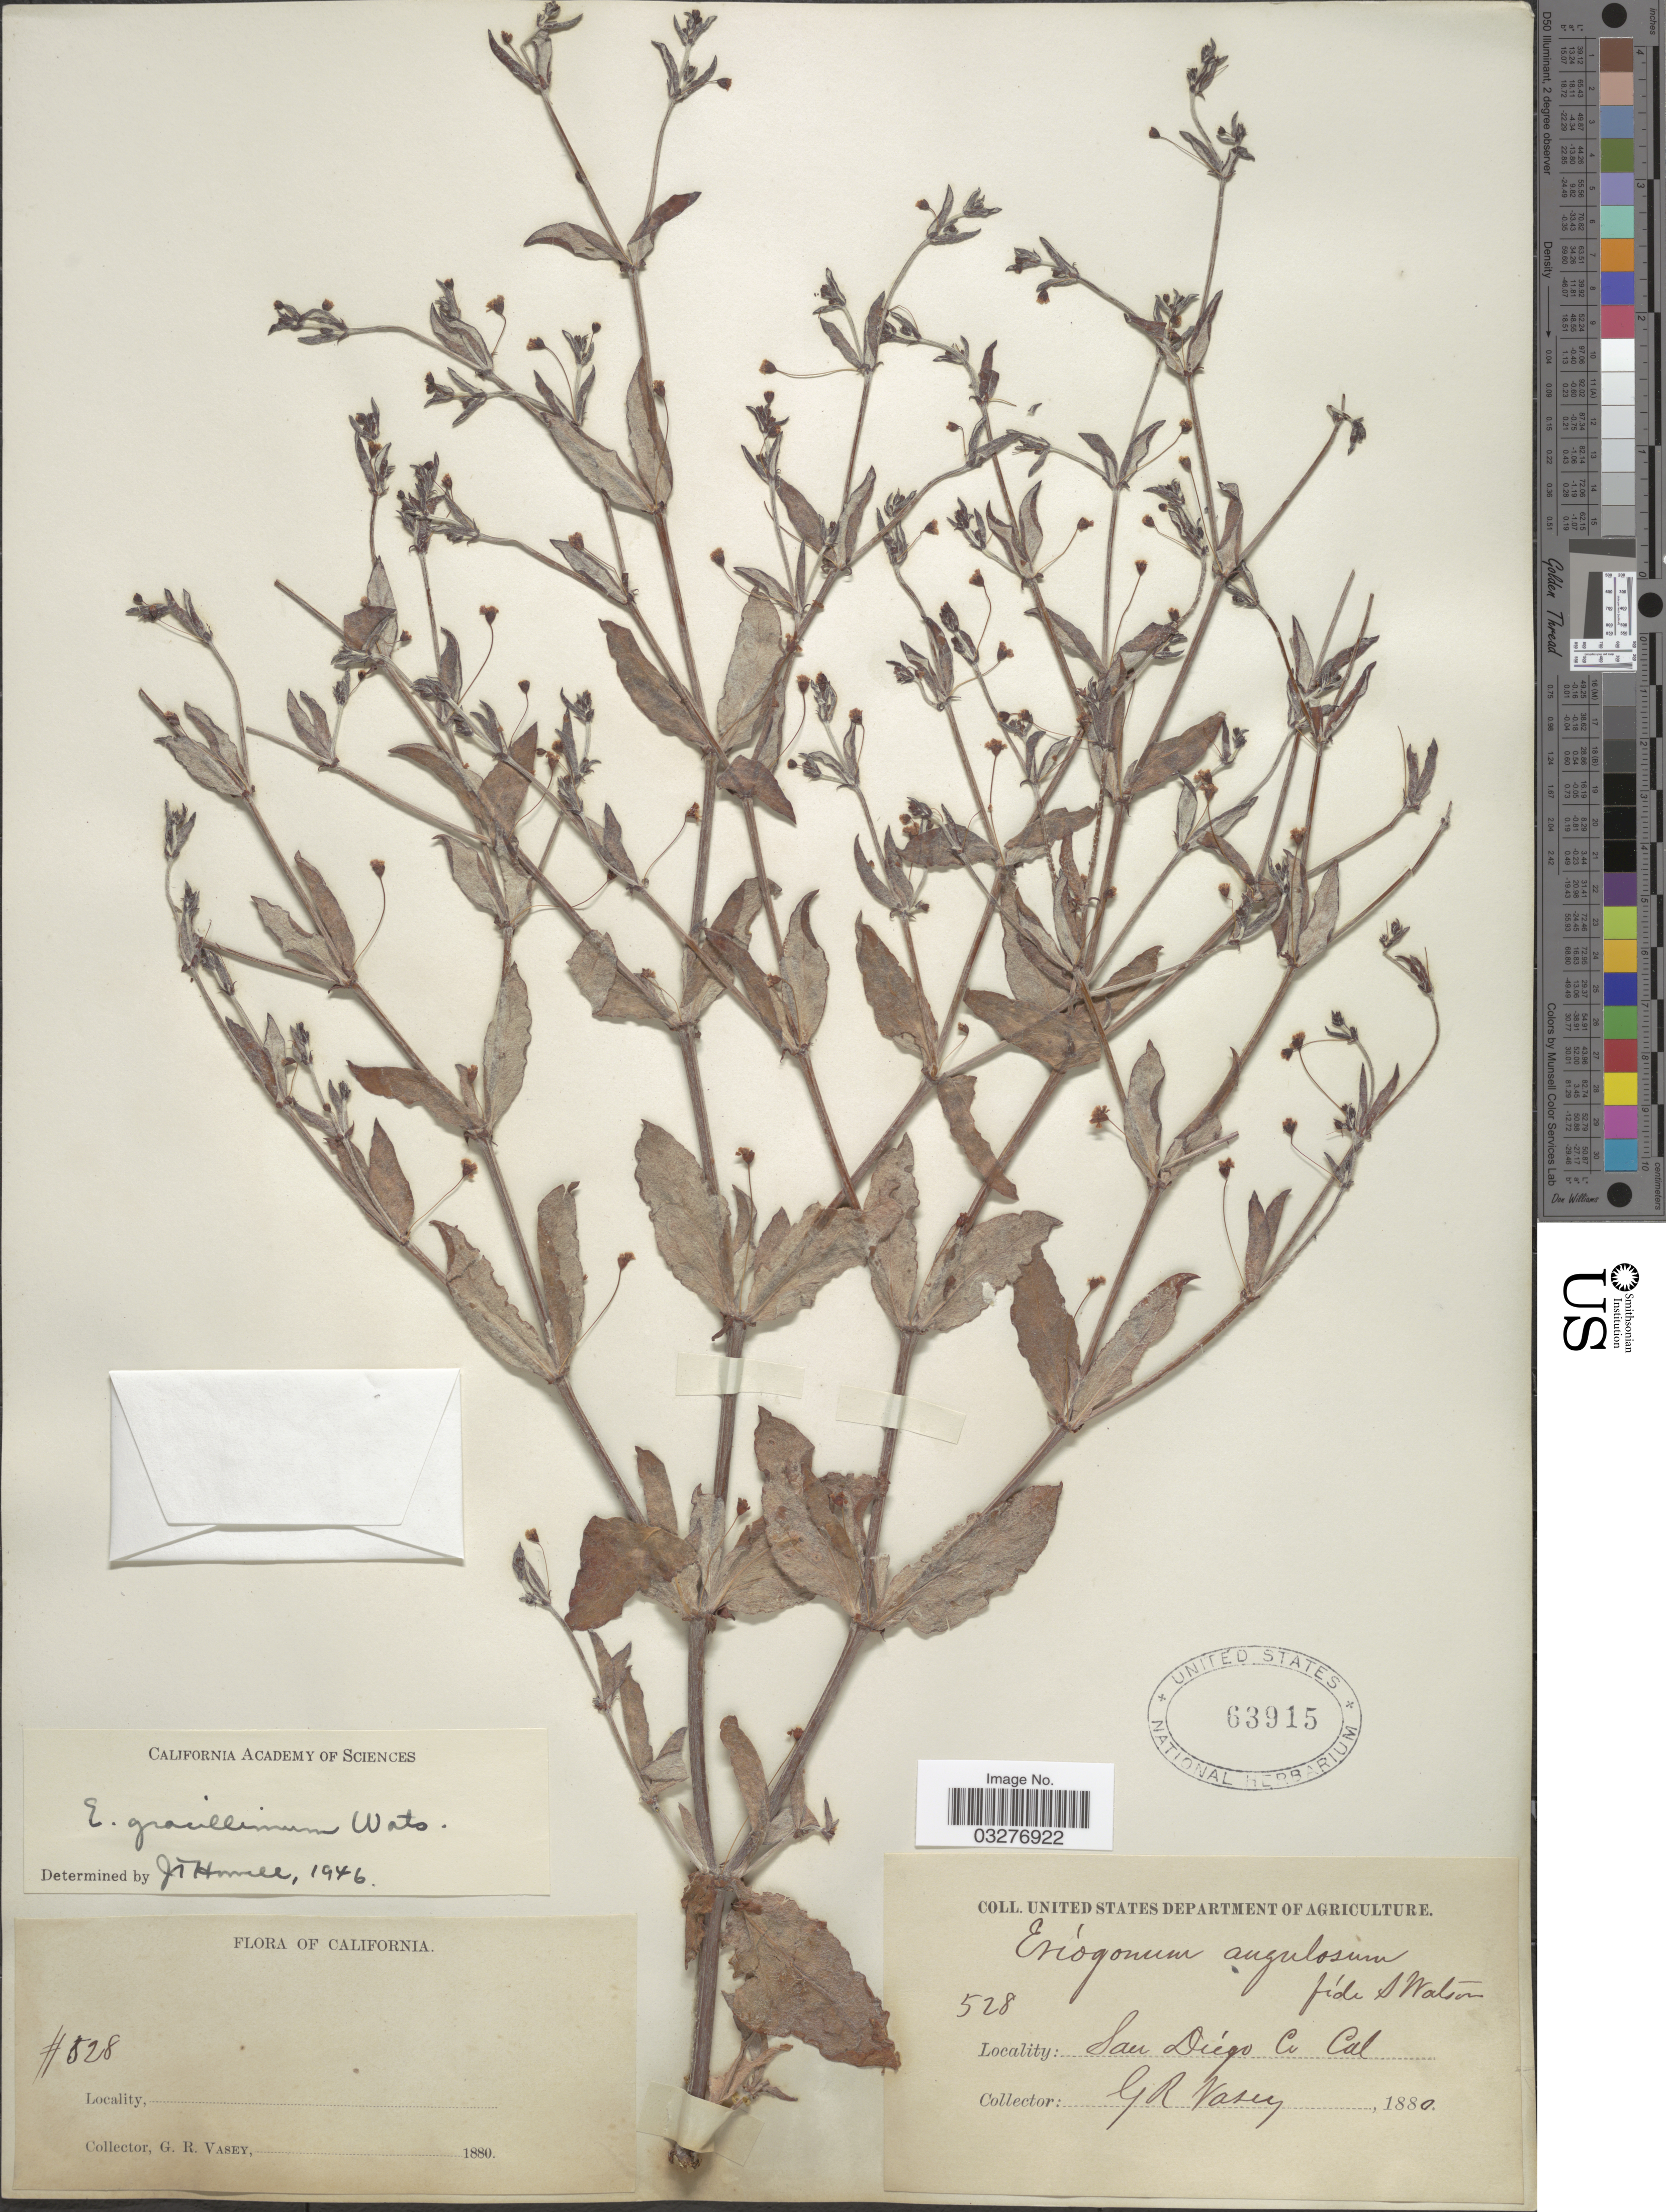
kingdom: Plantae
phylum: Tracheophyta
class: Magnoliopsida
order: Caryophyllales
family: Polygonaceae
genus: Eriogonum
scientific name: Eriogonum gracillimum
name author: S. Watson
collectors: G. R. Vasey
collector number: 528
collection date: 1880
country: United States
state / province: California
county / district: San Diego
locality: San Diego Co.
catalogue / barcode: US 63915